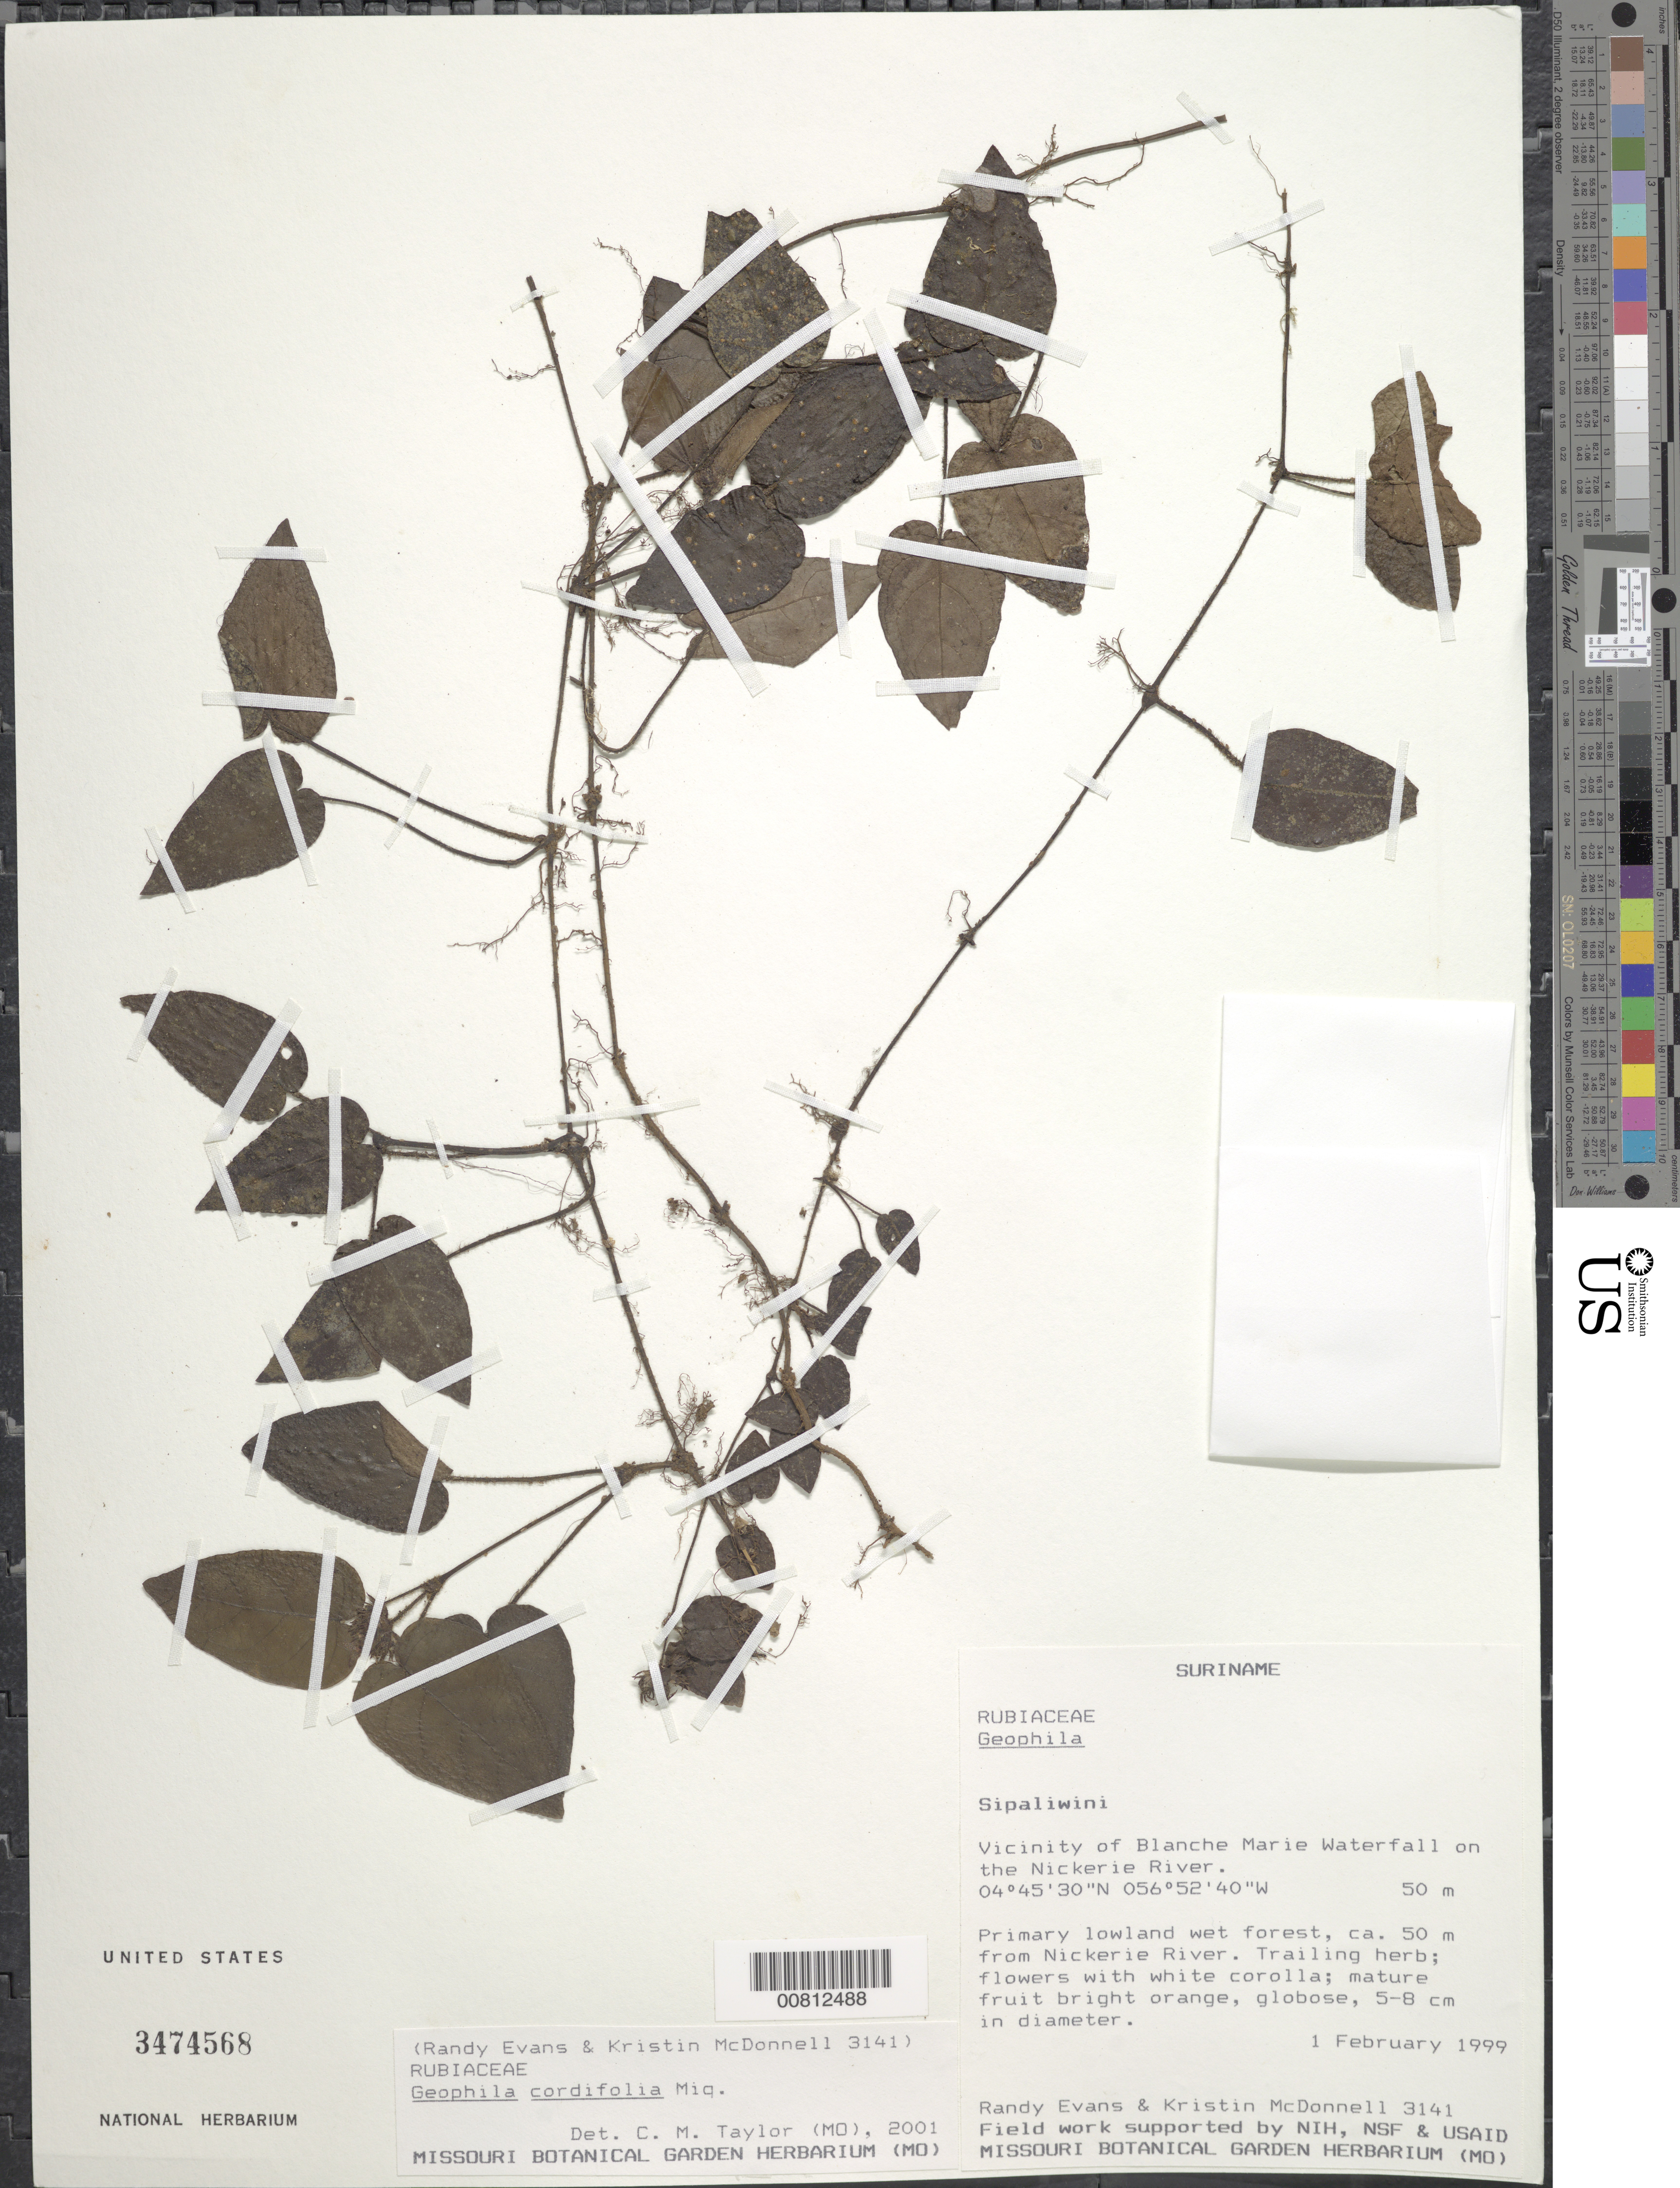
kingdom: Plantae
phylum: Tracheophyta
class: Magnoliopsida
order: Gentianales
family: Rubiaceae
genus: Geophila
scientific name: Geophila cordifolia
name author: Miq.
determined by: Taylor, Charlotte M.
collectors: R. Evans & K. McDonnell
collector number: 3141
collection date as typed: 1-Feb-99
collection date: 1999-02-01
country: Suriname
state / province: Sipaliwini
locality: Blanche Marie Waterfall, vic., on Nickerie R.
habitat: Primary lowland wet forest, ca. 50 m from Nickerie R.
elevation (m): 50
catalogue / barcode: US 3474568